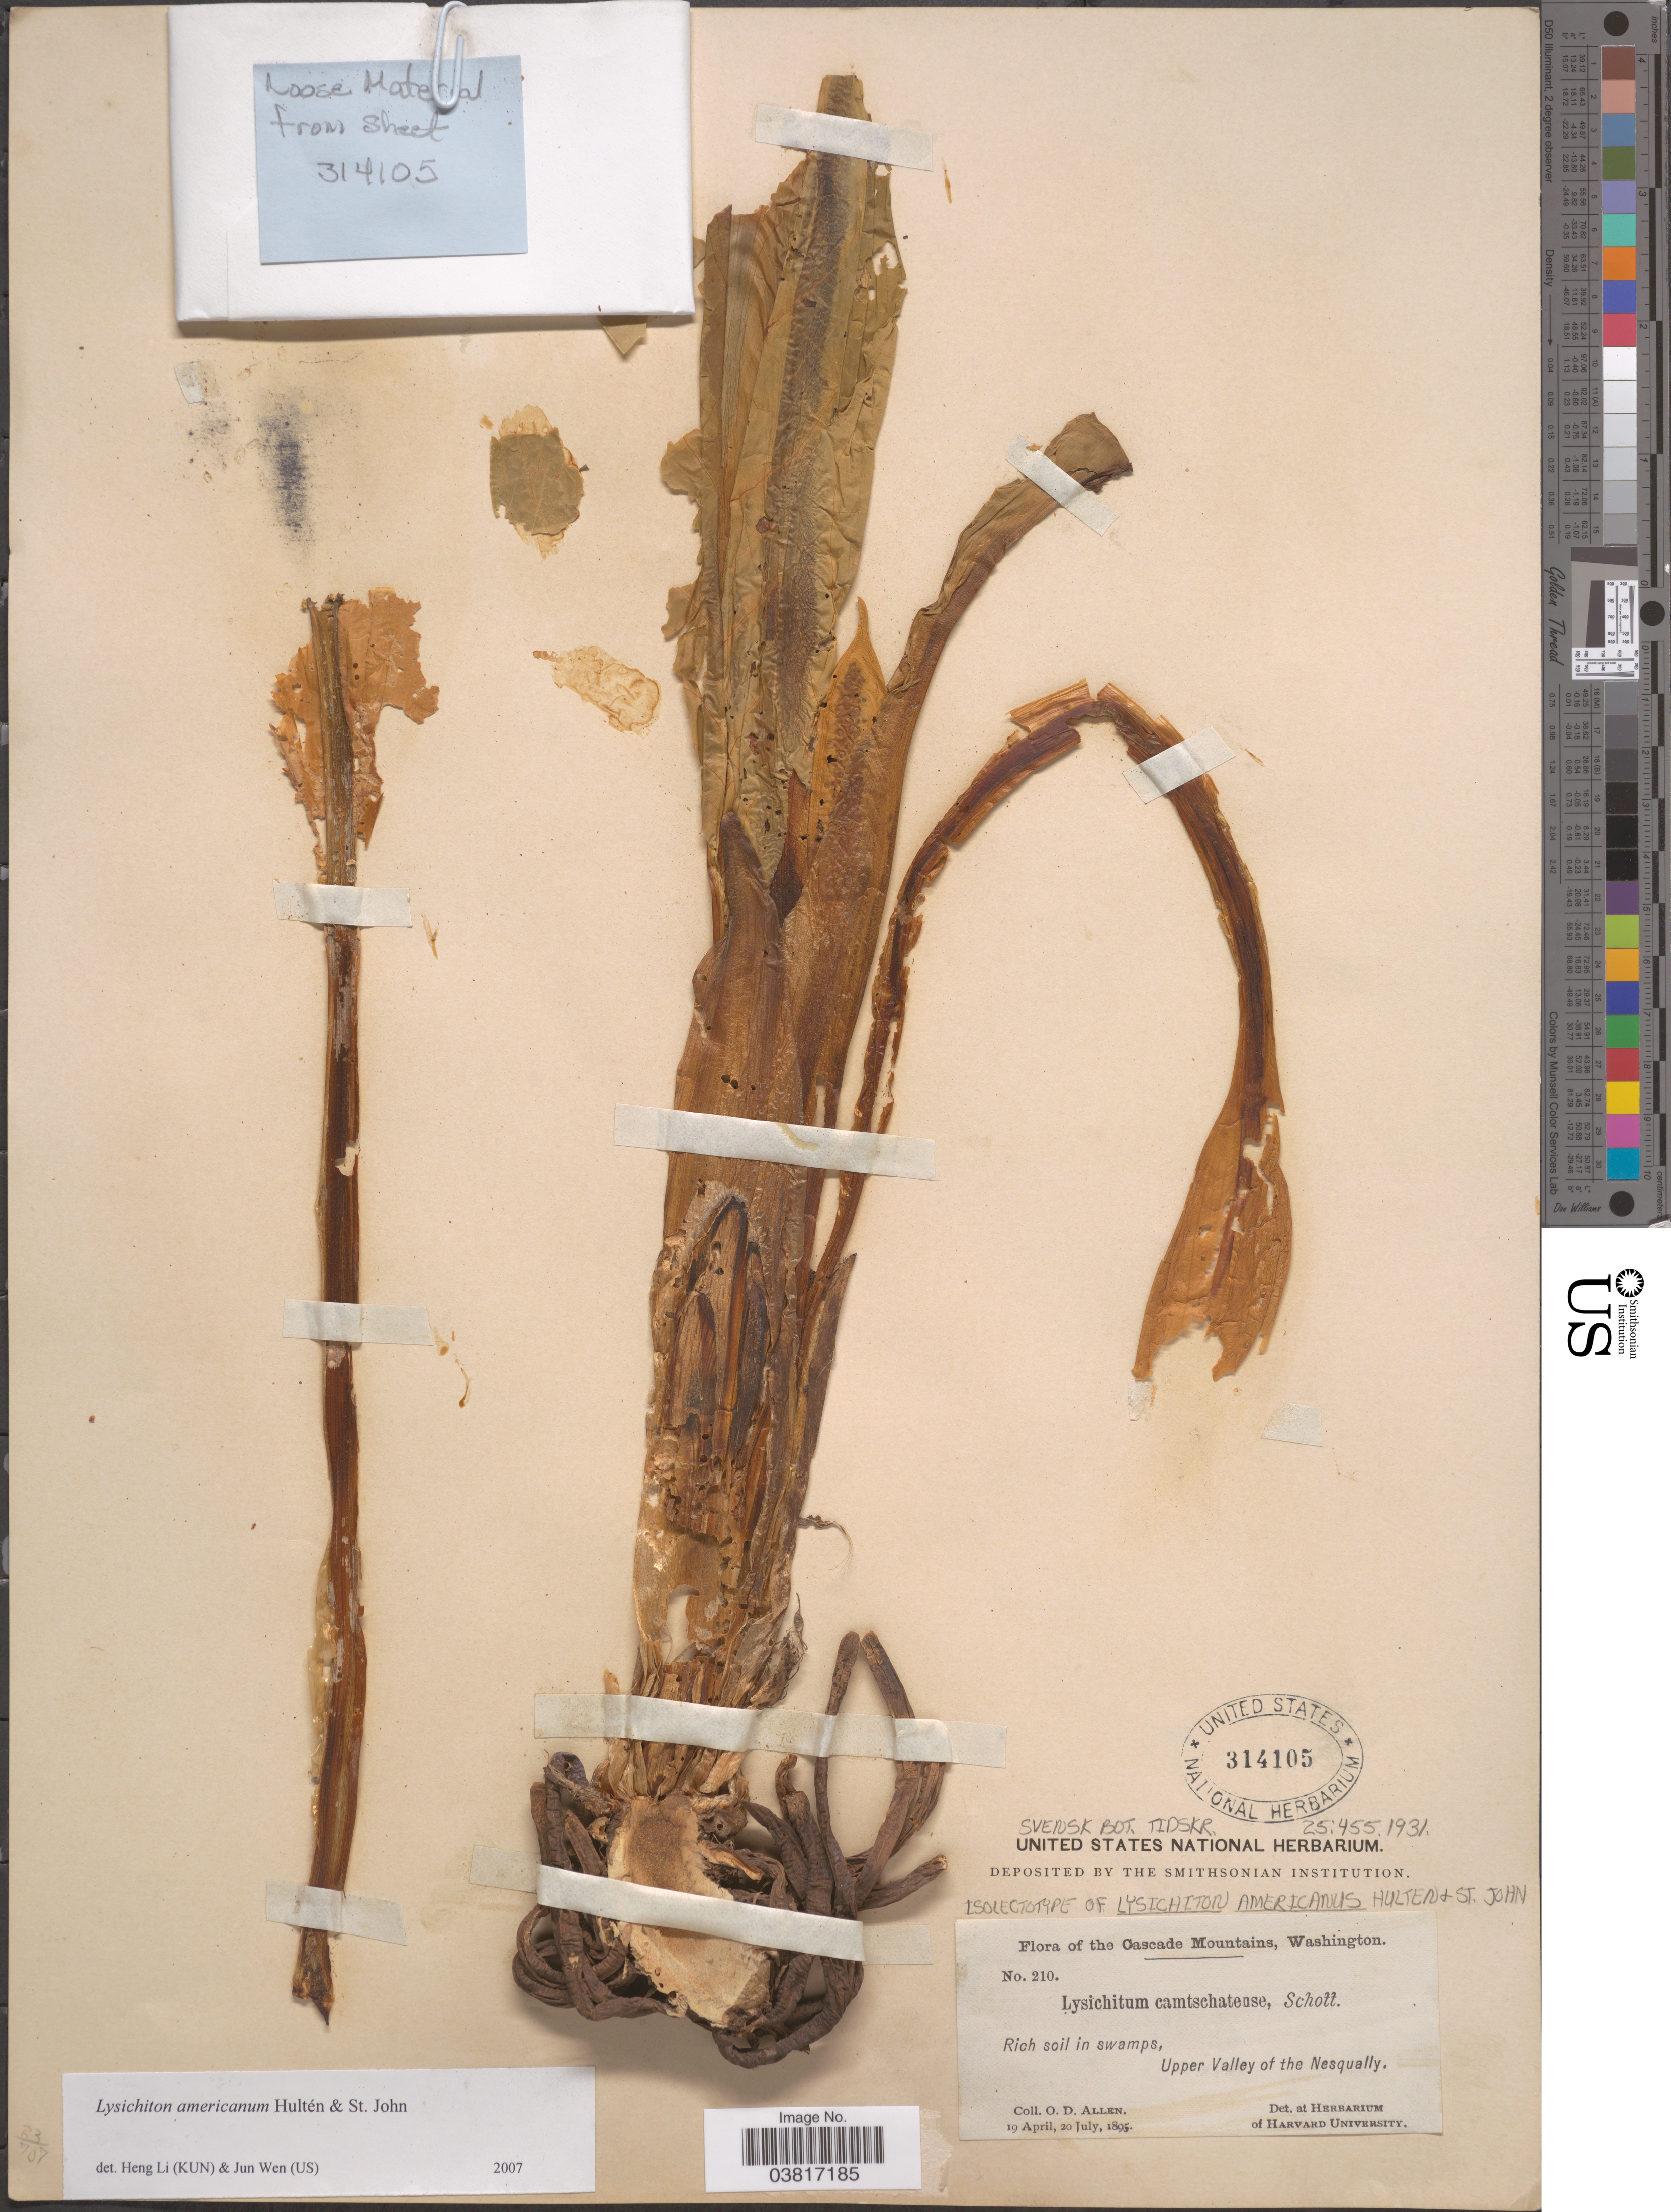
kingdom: Plantae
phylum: Tracheophyta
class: Liliopsida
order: Alismatales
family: Araceae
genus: Lysichiton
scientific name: Lysichiton americanus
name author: Hultén & H. St. John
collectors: O. D. Allen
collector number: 210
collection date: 1895-04-19/1895-07-20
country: United States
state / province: Washington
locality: Cascade Mountains. Upper Valley of the Nesqually.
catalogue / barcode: US 314105